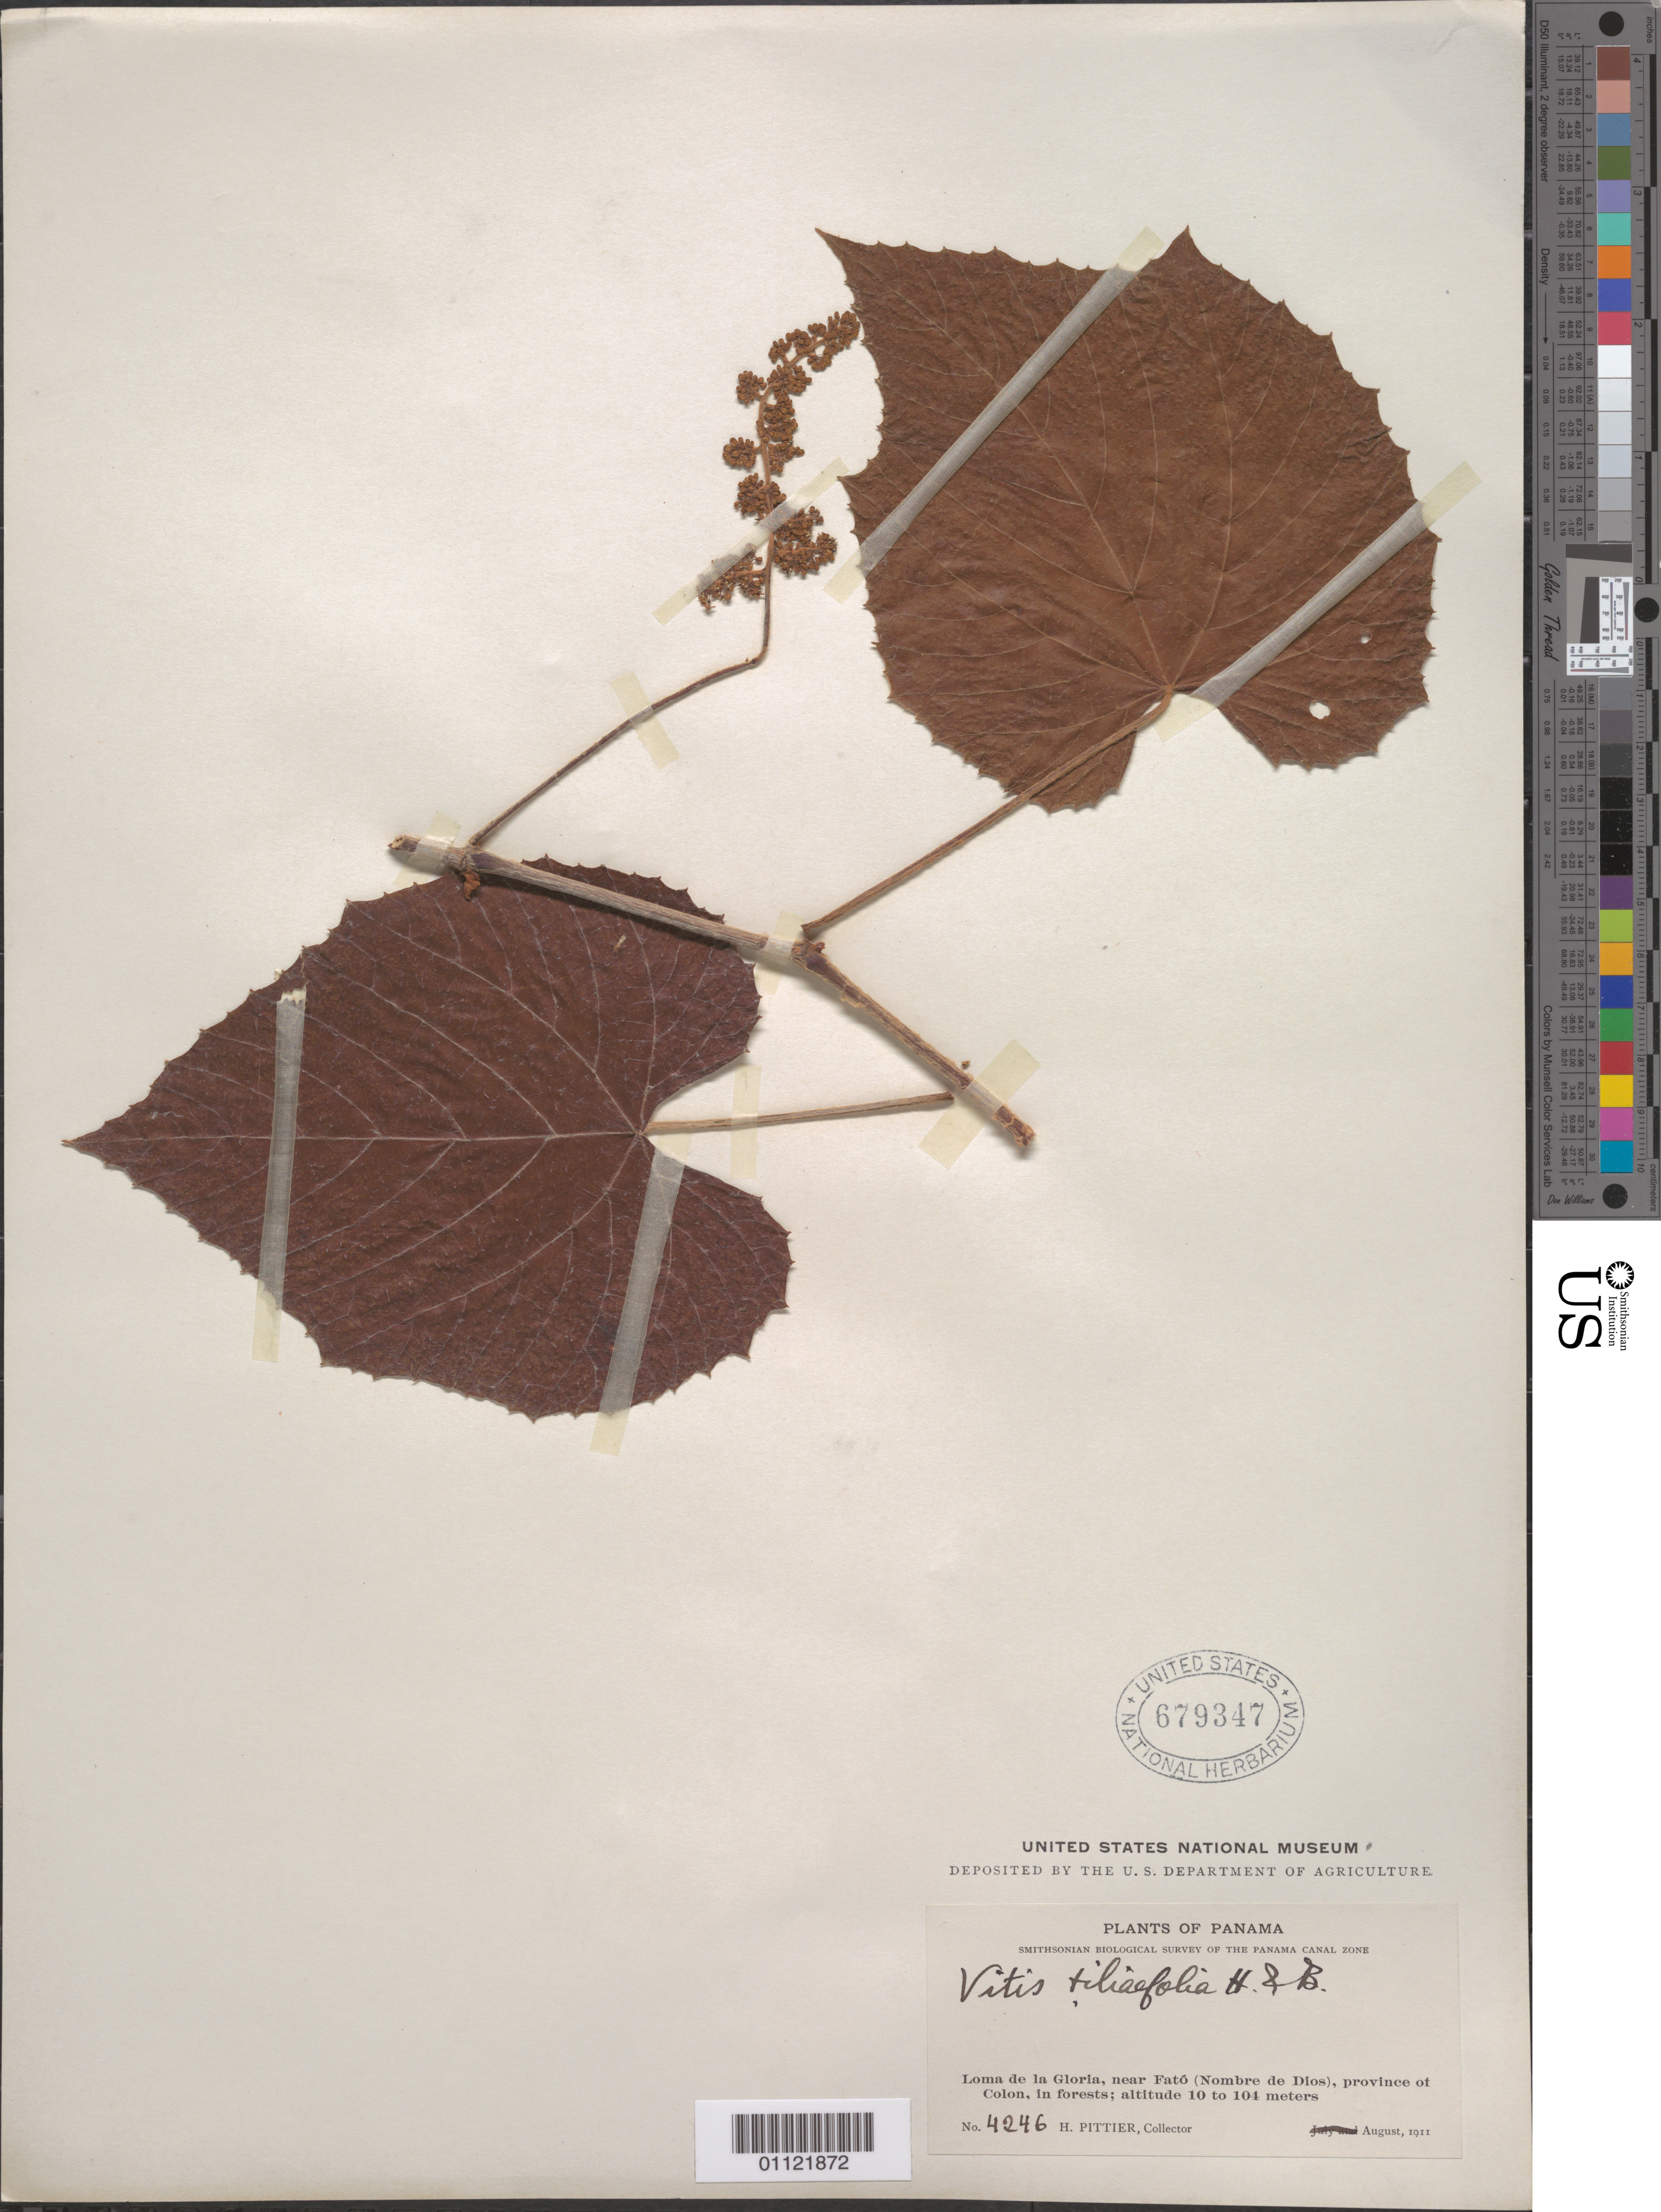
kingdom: Plantae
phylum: Tracheophyta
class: Magnoliopsida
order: Vitales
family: Vitaceae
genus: Vitis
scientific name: Vitis tiliifolia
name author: Humb. & Bonpl. ex Schult.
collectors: H. F. Pittier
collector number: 4246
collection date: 1911-08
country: Panama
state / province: Colón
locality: Loma de la gloria, near Fato (Nombre de Dios)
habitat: forests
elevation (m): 10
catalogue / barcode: US 679347